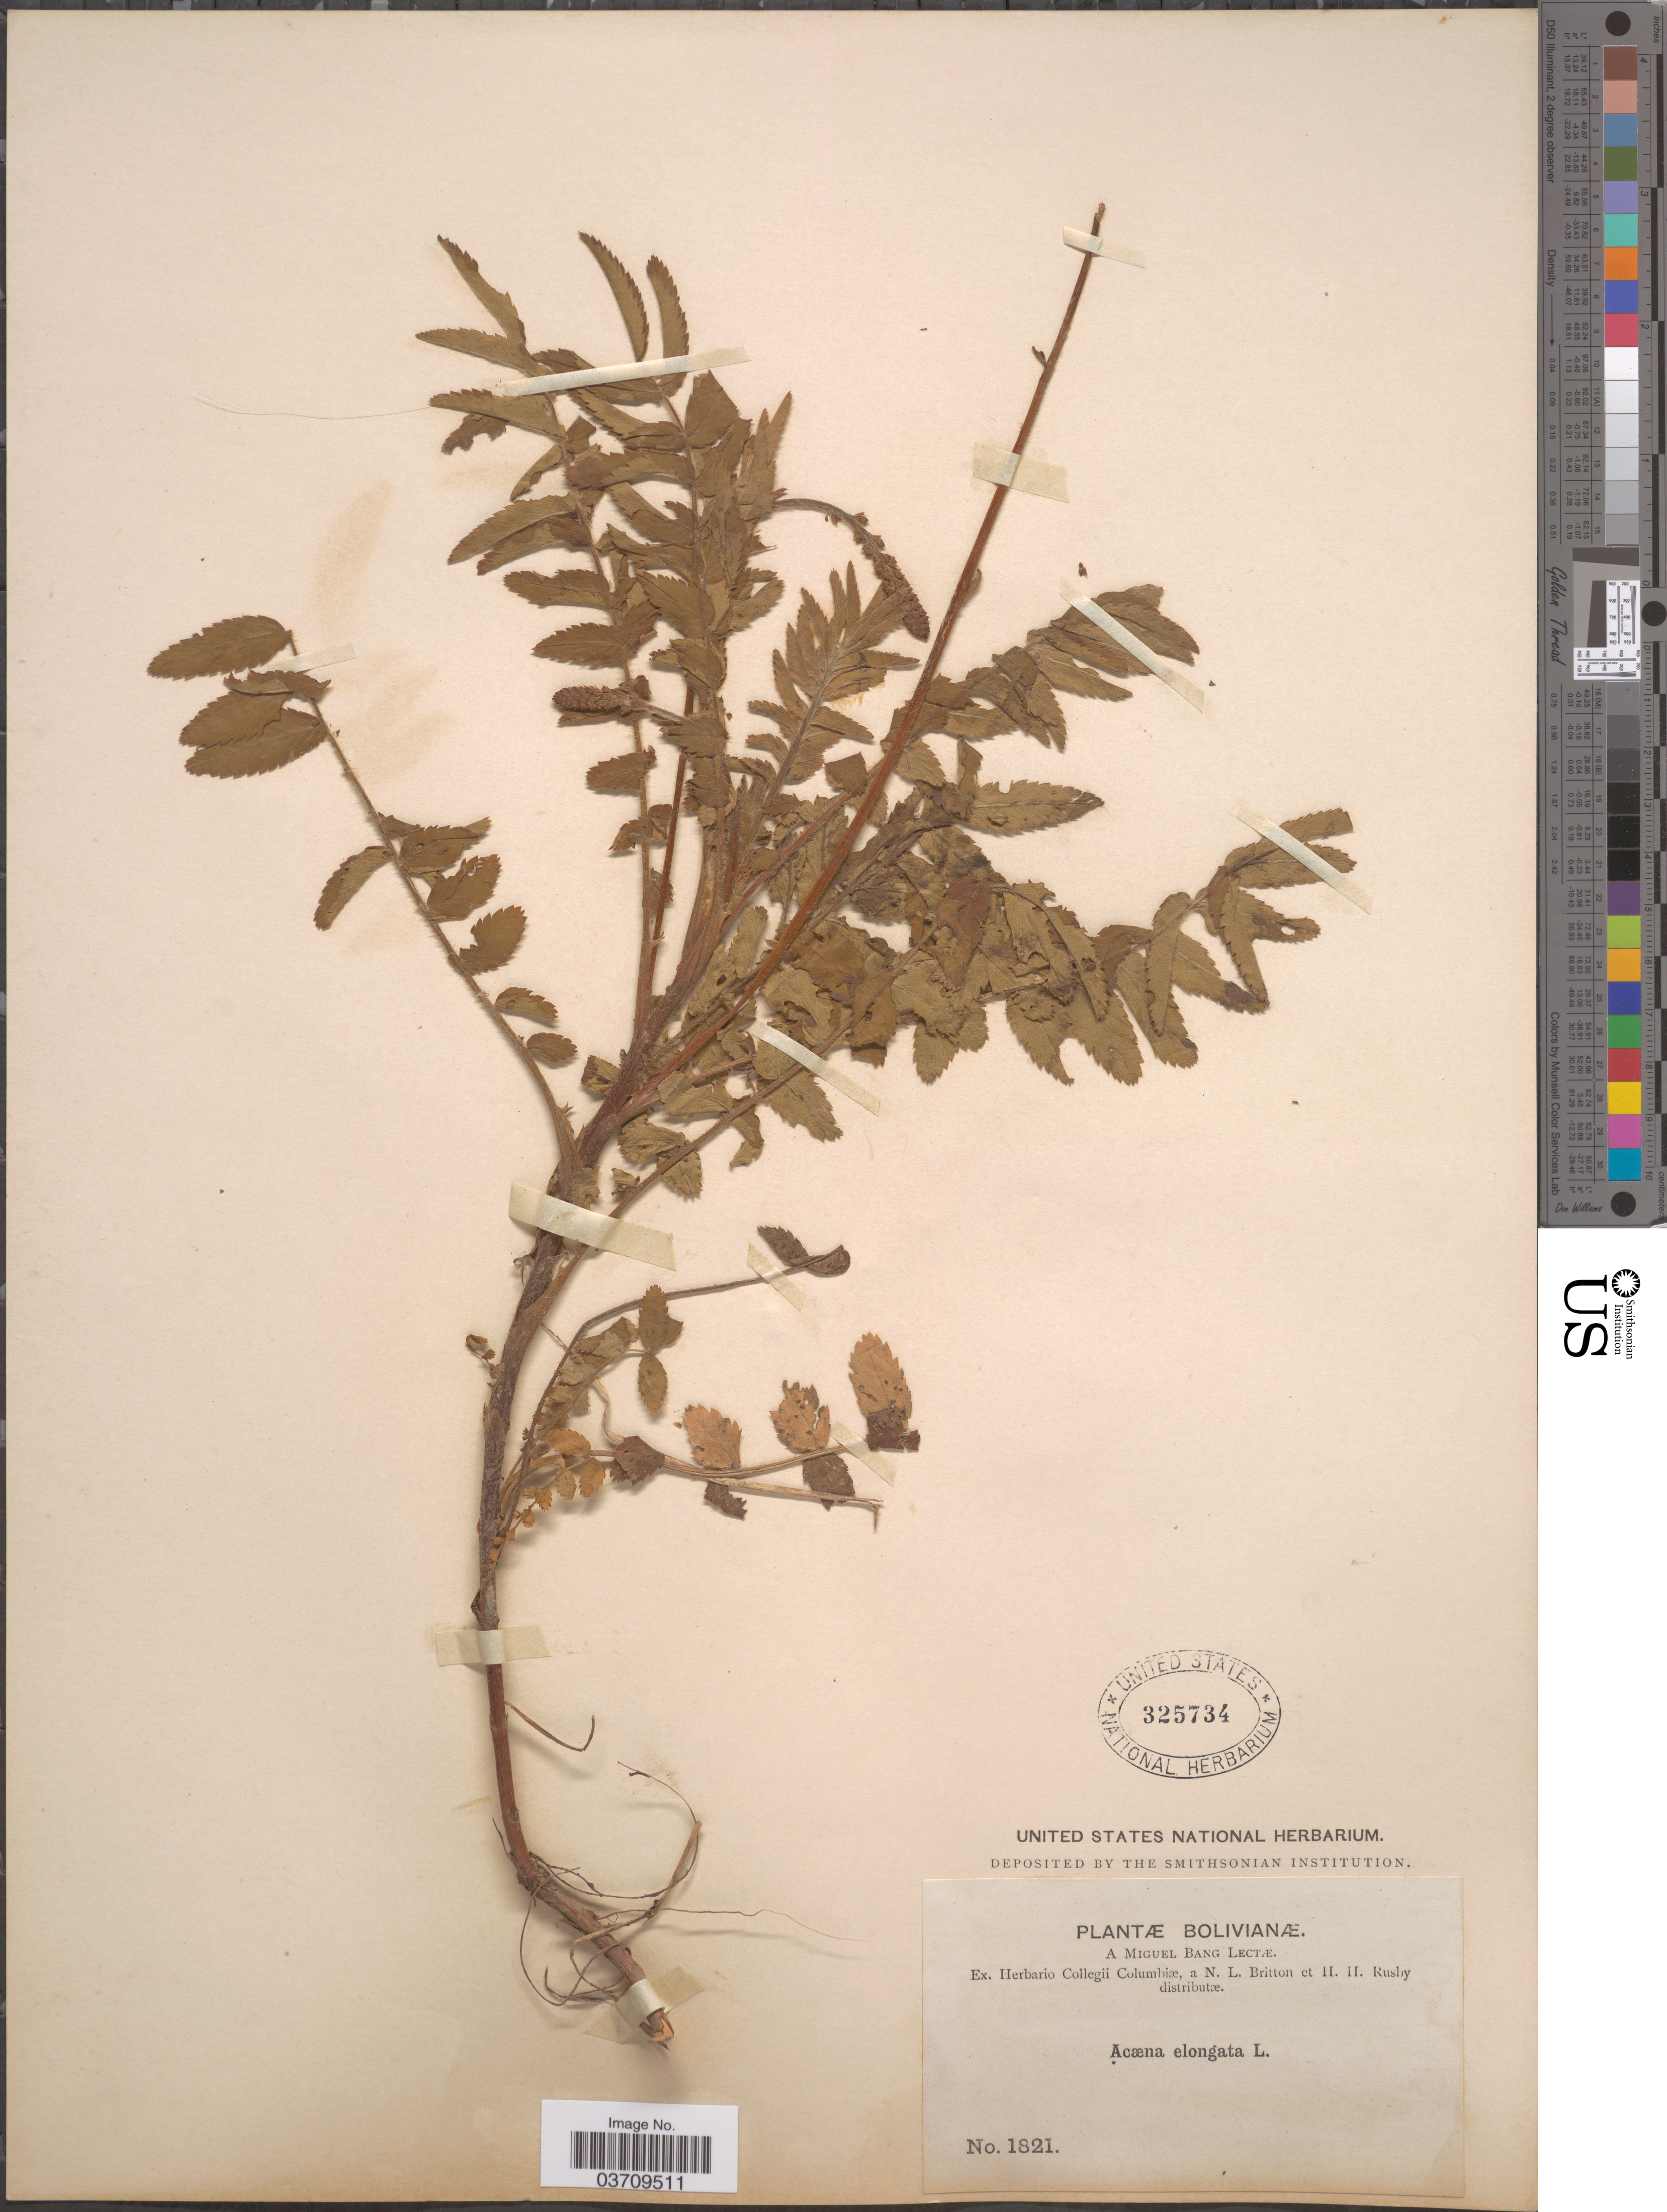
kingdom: Plantae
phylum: Tracheophyta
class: Magnoliopsida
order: Rosales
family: Rosaceae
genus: Acaena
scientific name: Acaena elongata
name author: L.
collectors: M. Bang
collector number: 1821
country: Bolivia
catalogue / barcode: US 325734